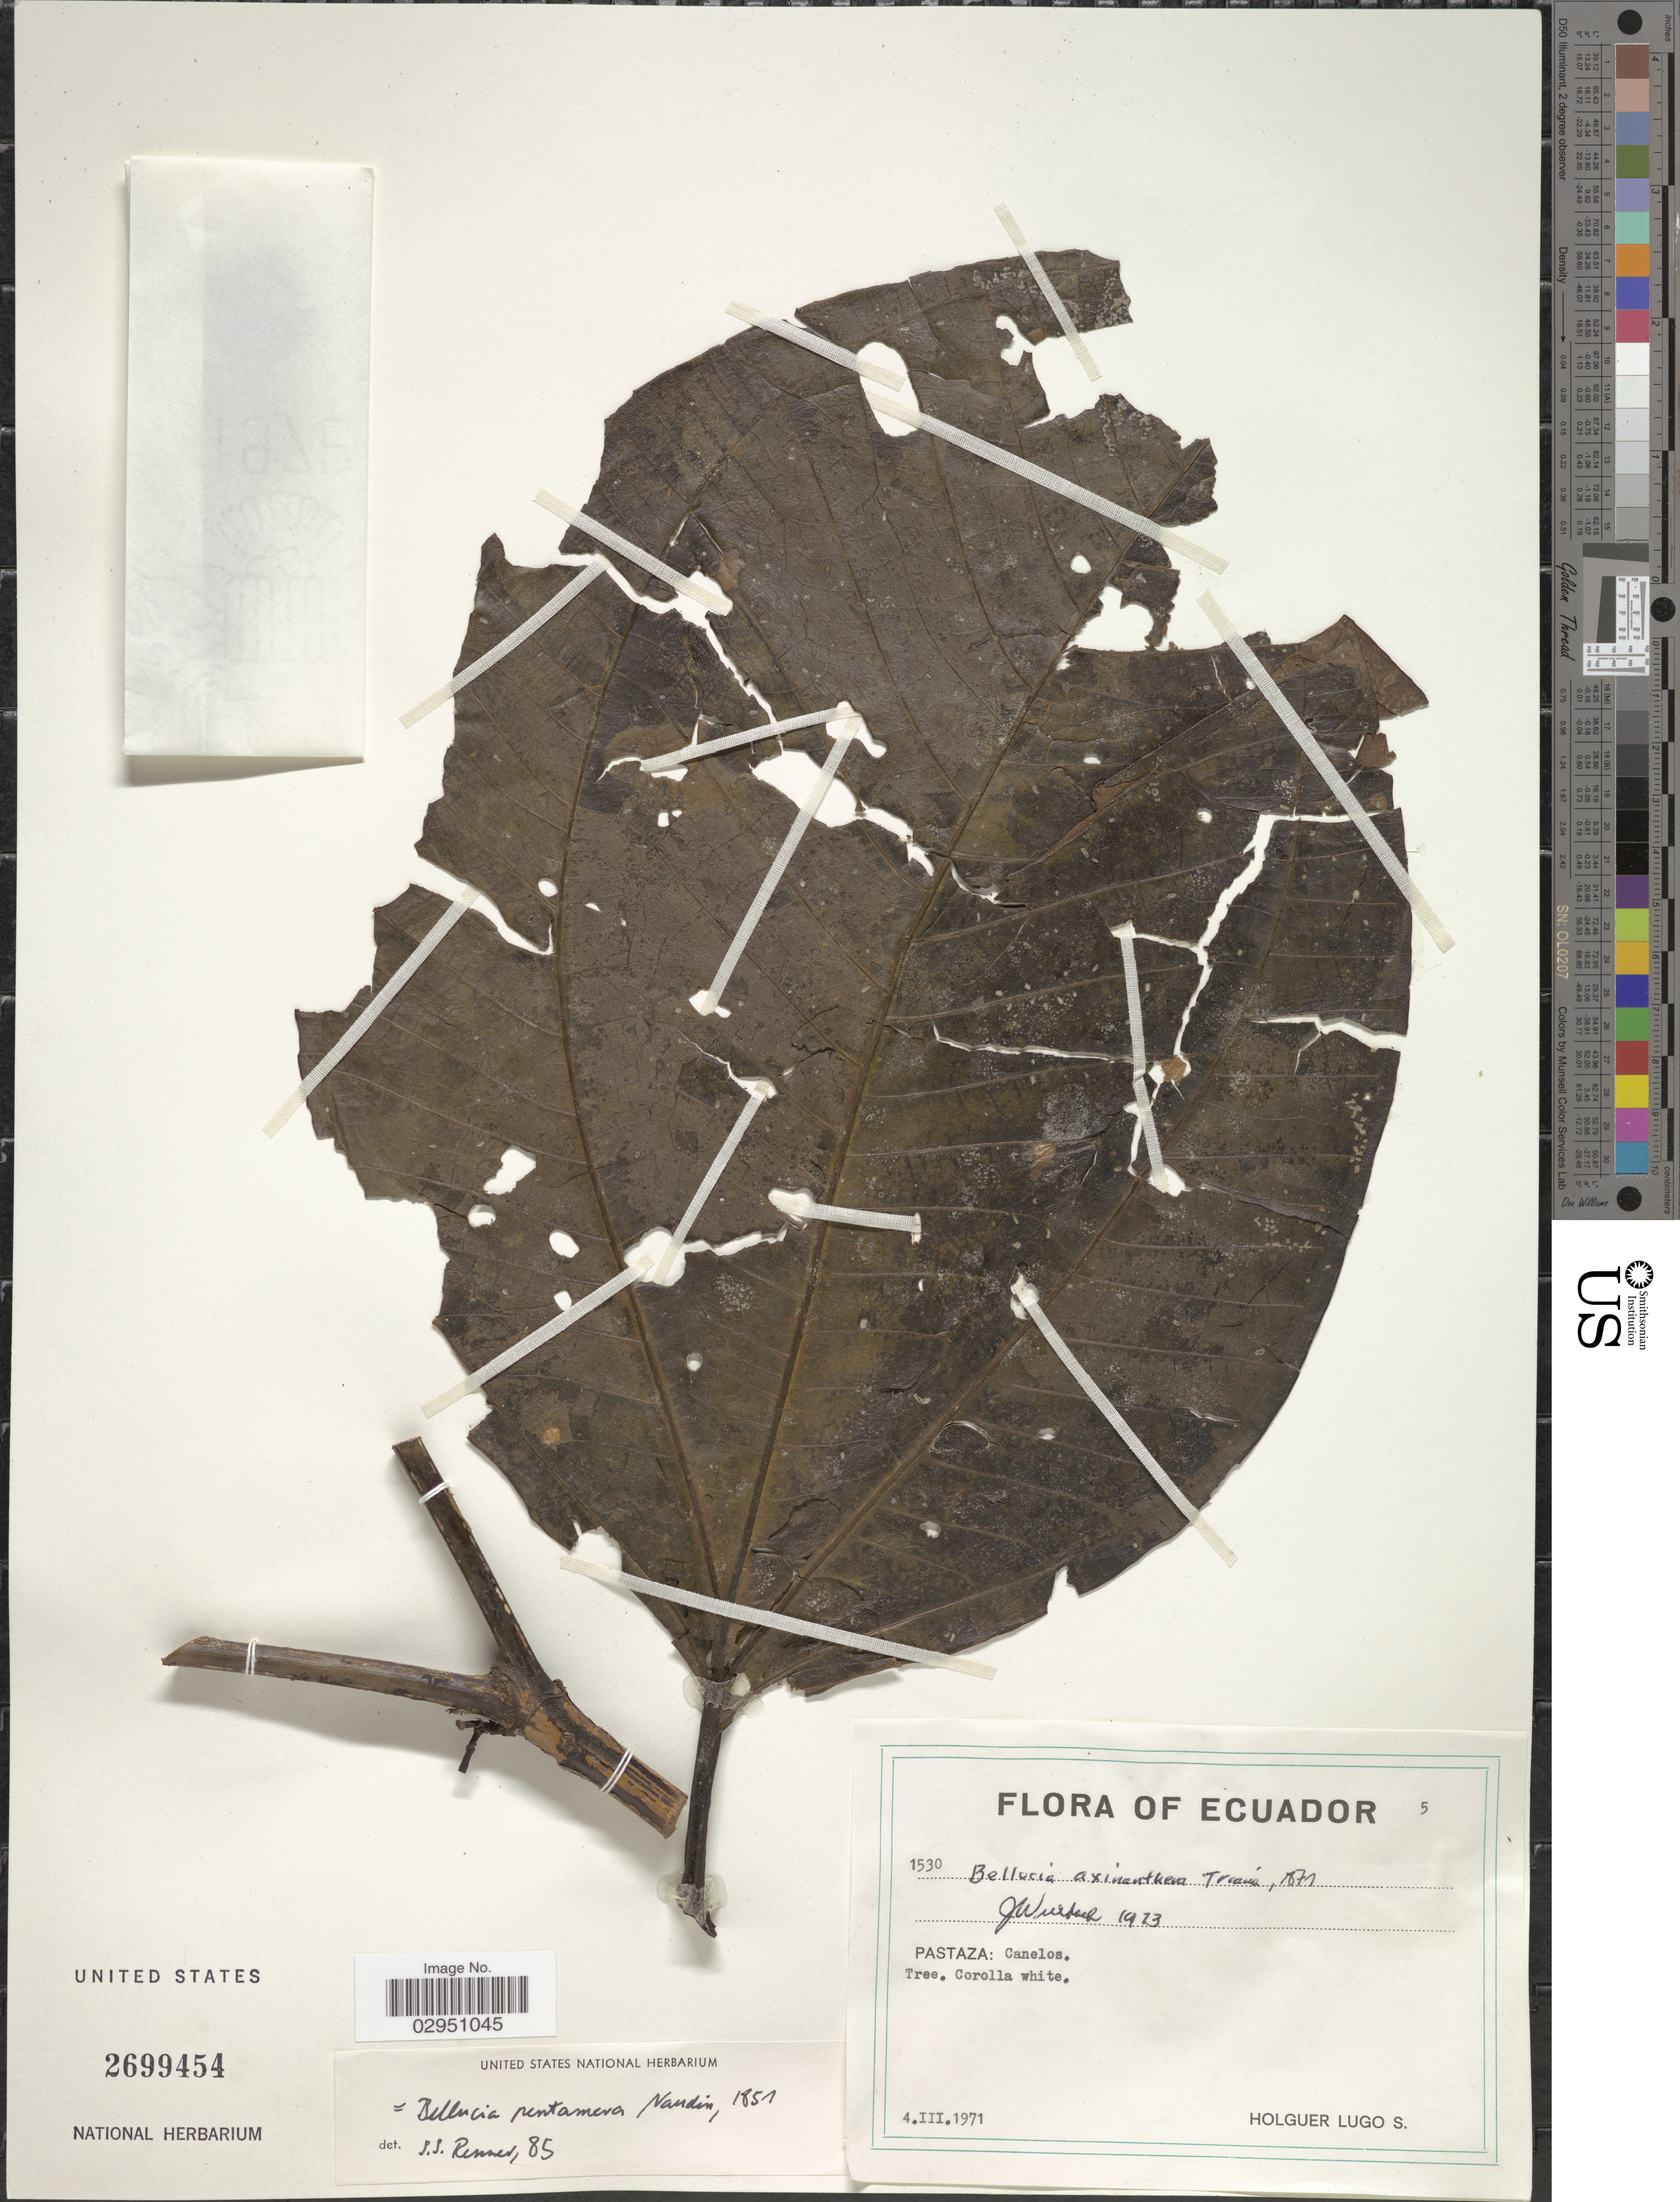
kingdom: Plantae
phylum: Tracheophyta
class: Magnoliopsida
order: Myrtales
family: Melastomataceae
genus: Bellucia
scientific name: Bellucia pentamera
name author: Naudin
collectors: H. Lugo S.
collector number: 1530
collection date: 1971-03-04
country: Ecuador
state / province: Pastaza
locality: Canelos.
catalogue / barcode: US 2699454